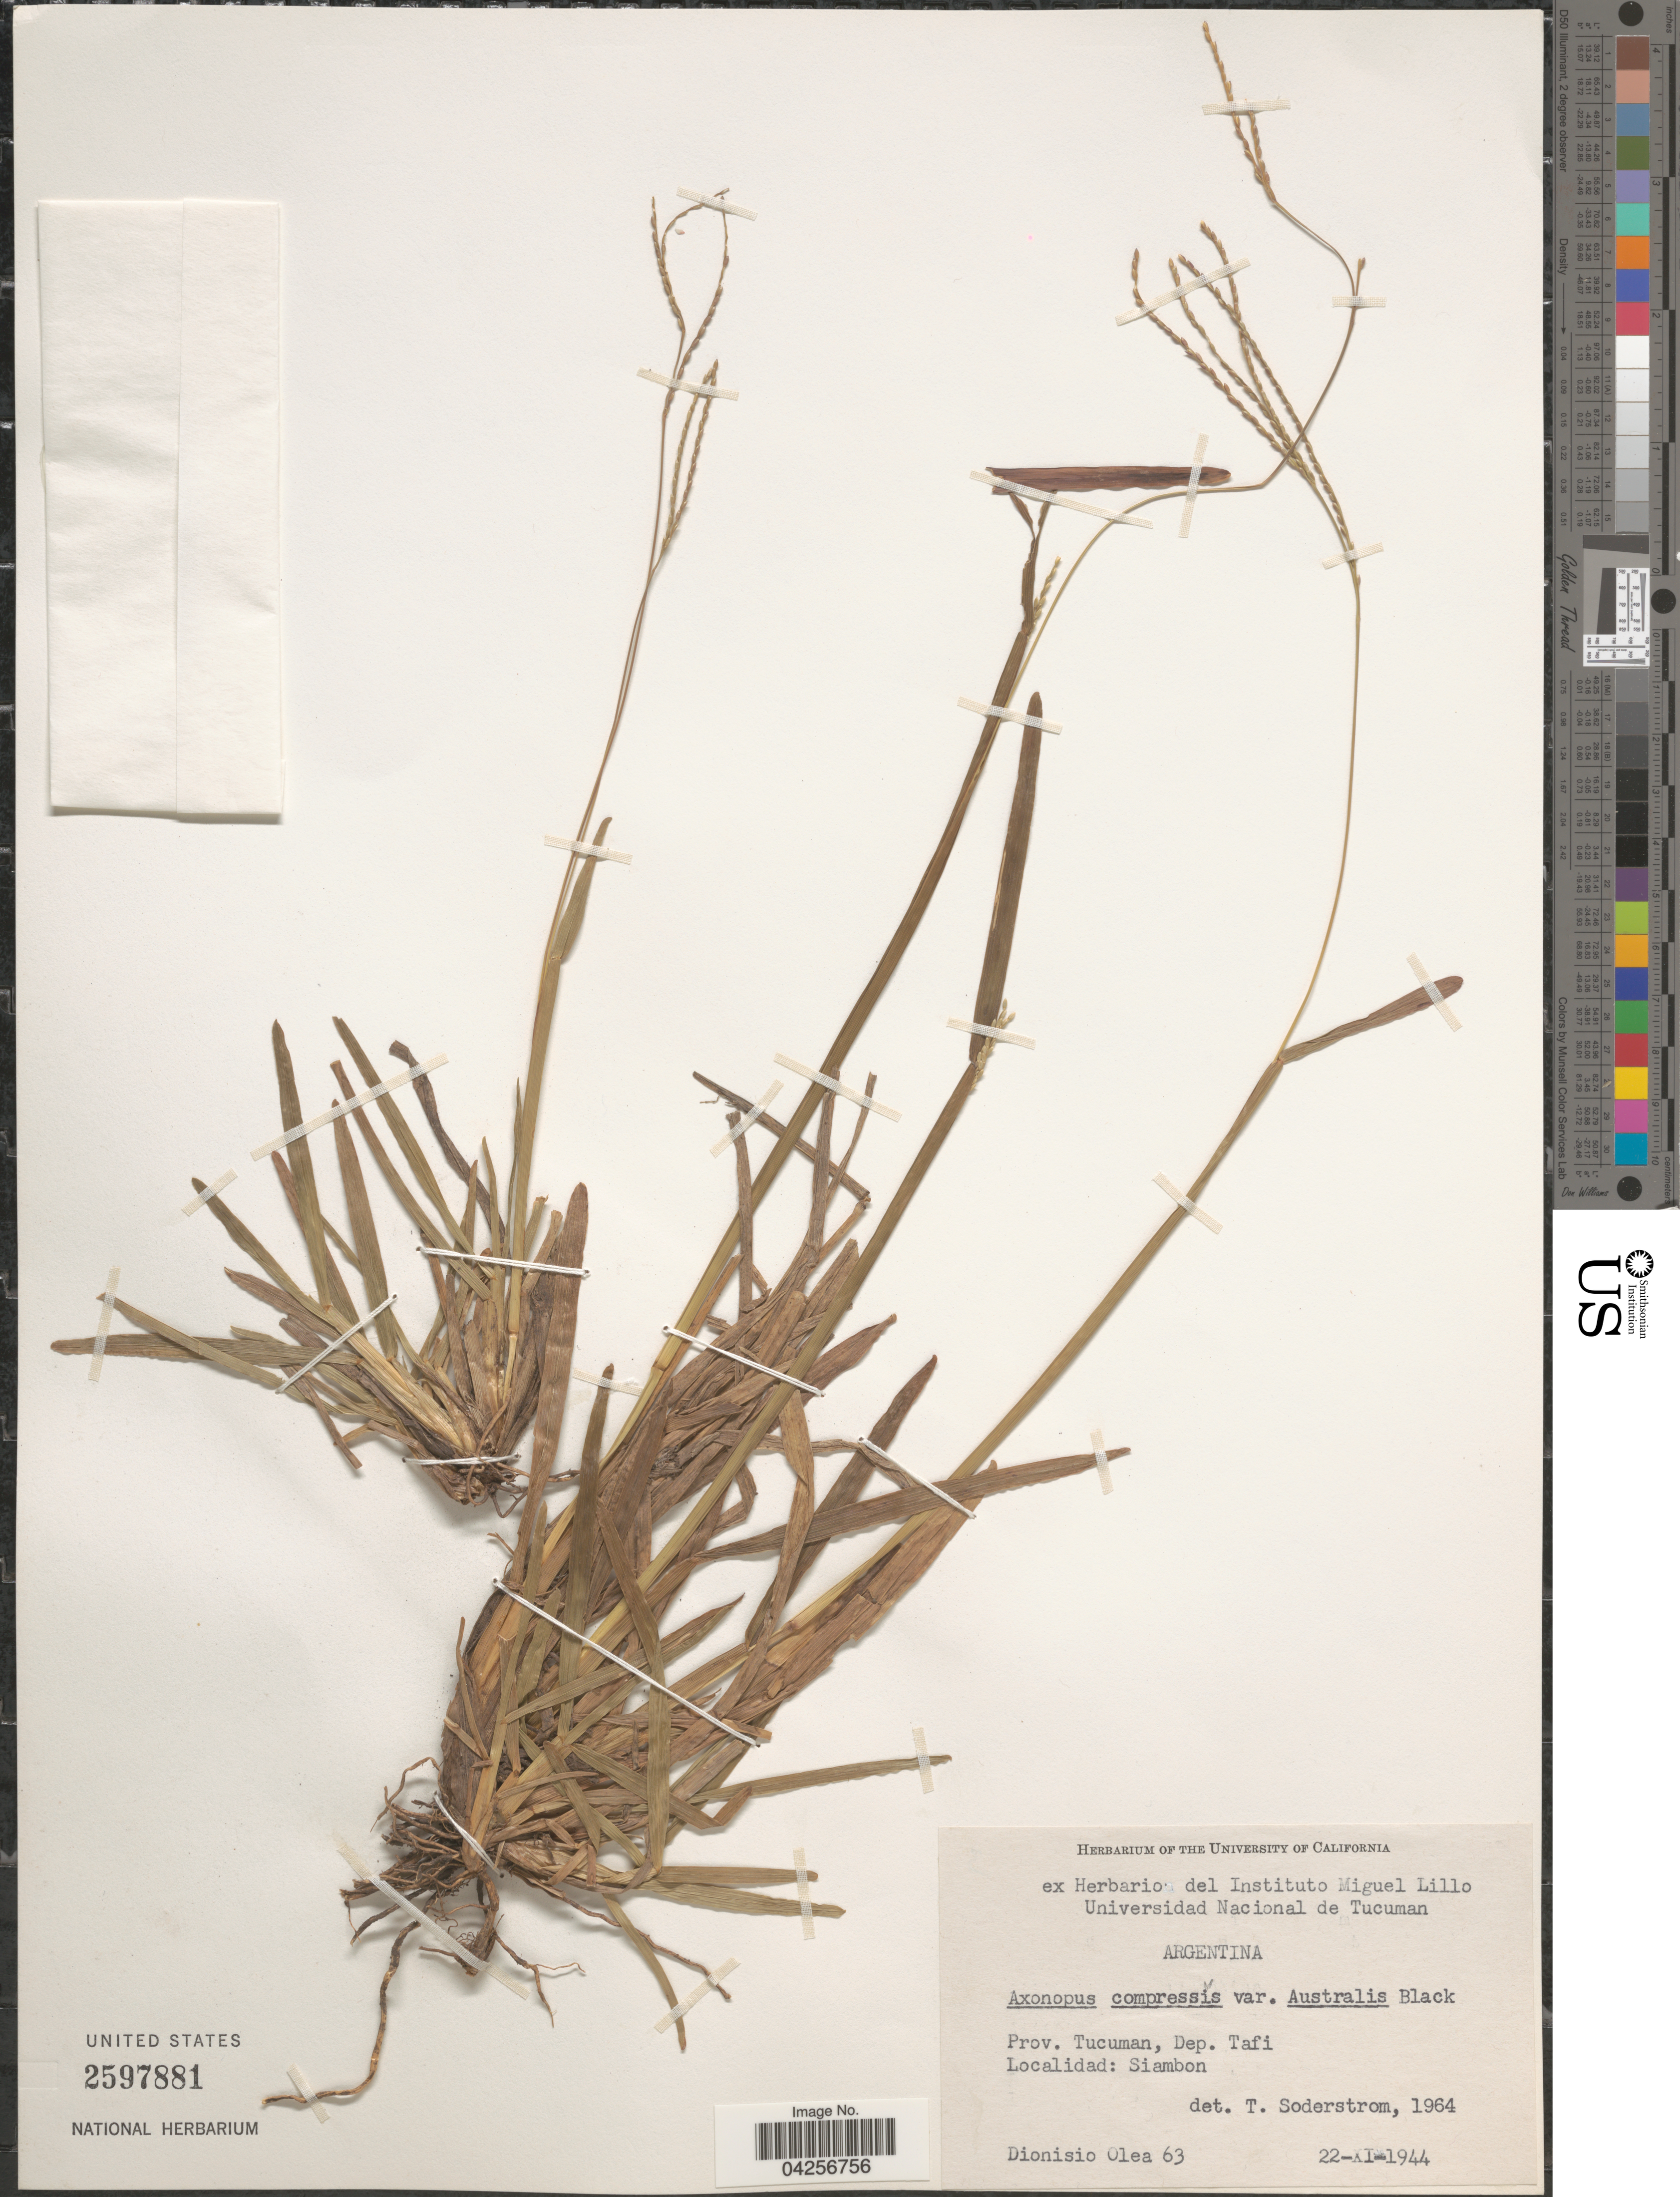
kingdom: Plantae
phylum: Tracheophyta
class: Liliopsida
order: Poales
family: Poaceae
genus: Axonopus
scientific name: Axonopus compressus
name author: (Sw.) P. Beauv.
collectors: D. Olea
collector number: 63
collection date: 1944-11-22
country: Argentina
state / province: Tucuman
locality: Dep. Tafi. Siambon.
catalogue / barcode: US 2597881